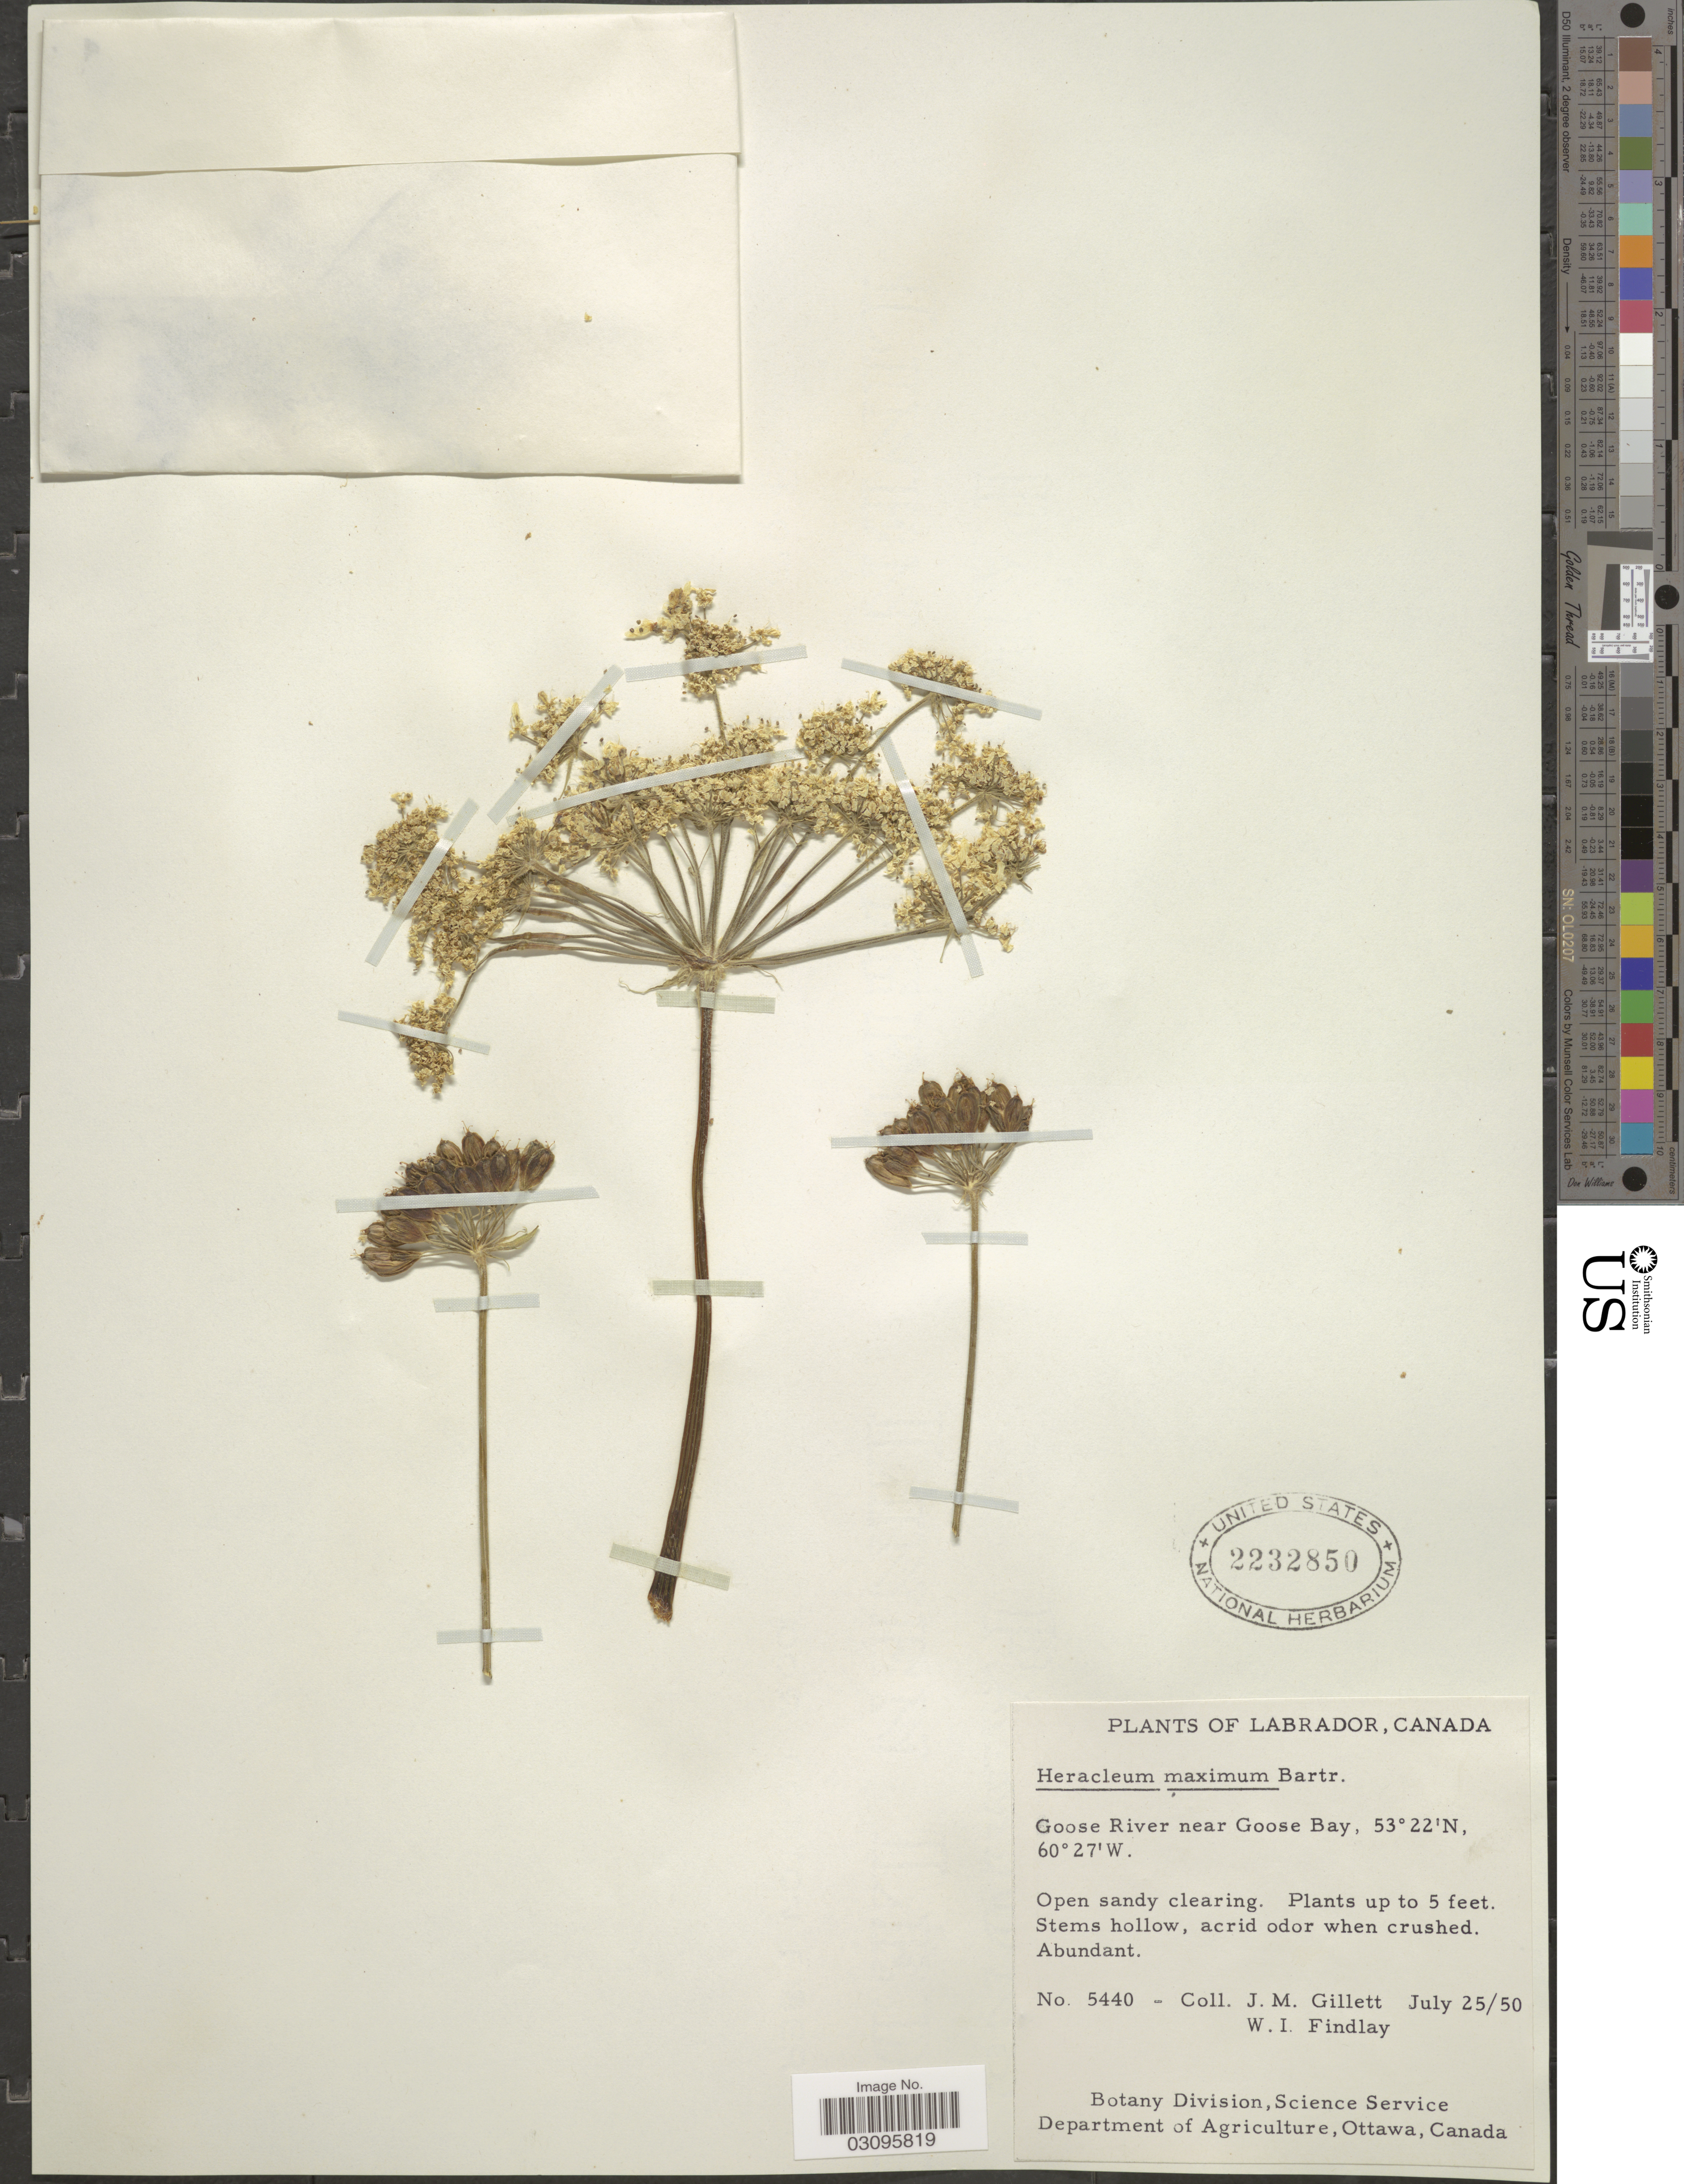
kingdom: Plantae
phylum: Tracheophyta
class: Magnoliopsida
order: Apiales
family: Apiaceae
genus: Heracleum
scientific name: Heracleum maximum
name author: W. Bartram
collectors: J. M. Gillett & W. Findlay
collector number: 5440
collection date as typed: Transcribed d/m/y: 25/7/50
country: Canada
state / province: Newfoundland and Labrador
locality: Labrador. Goose River near Goose Bay.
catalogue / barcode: US 2232850